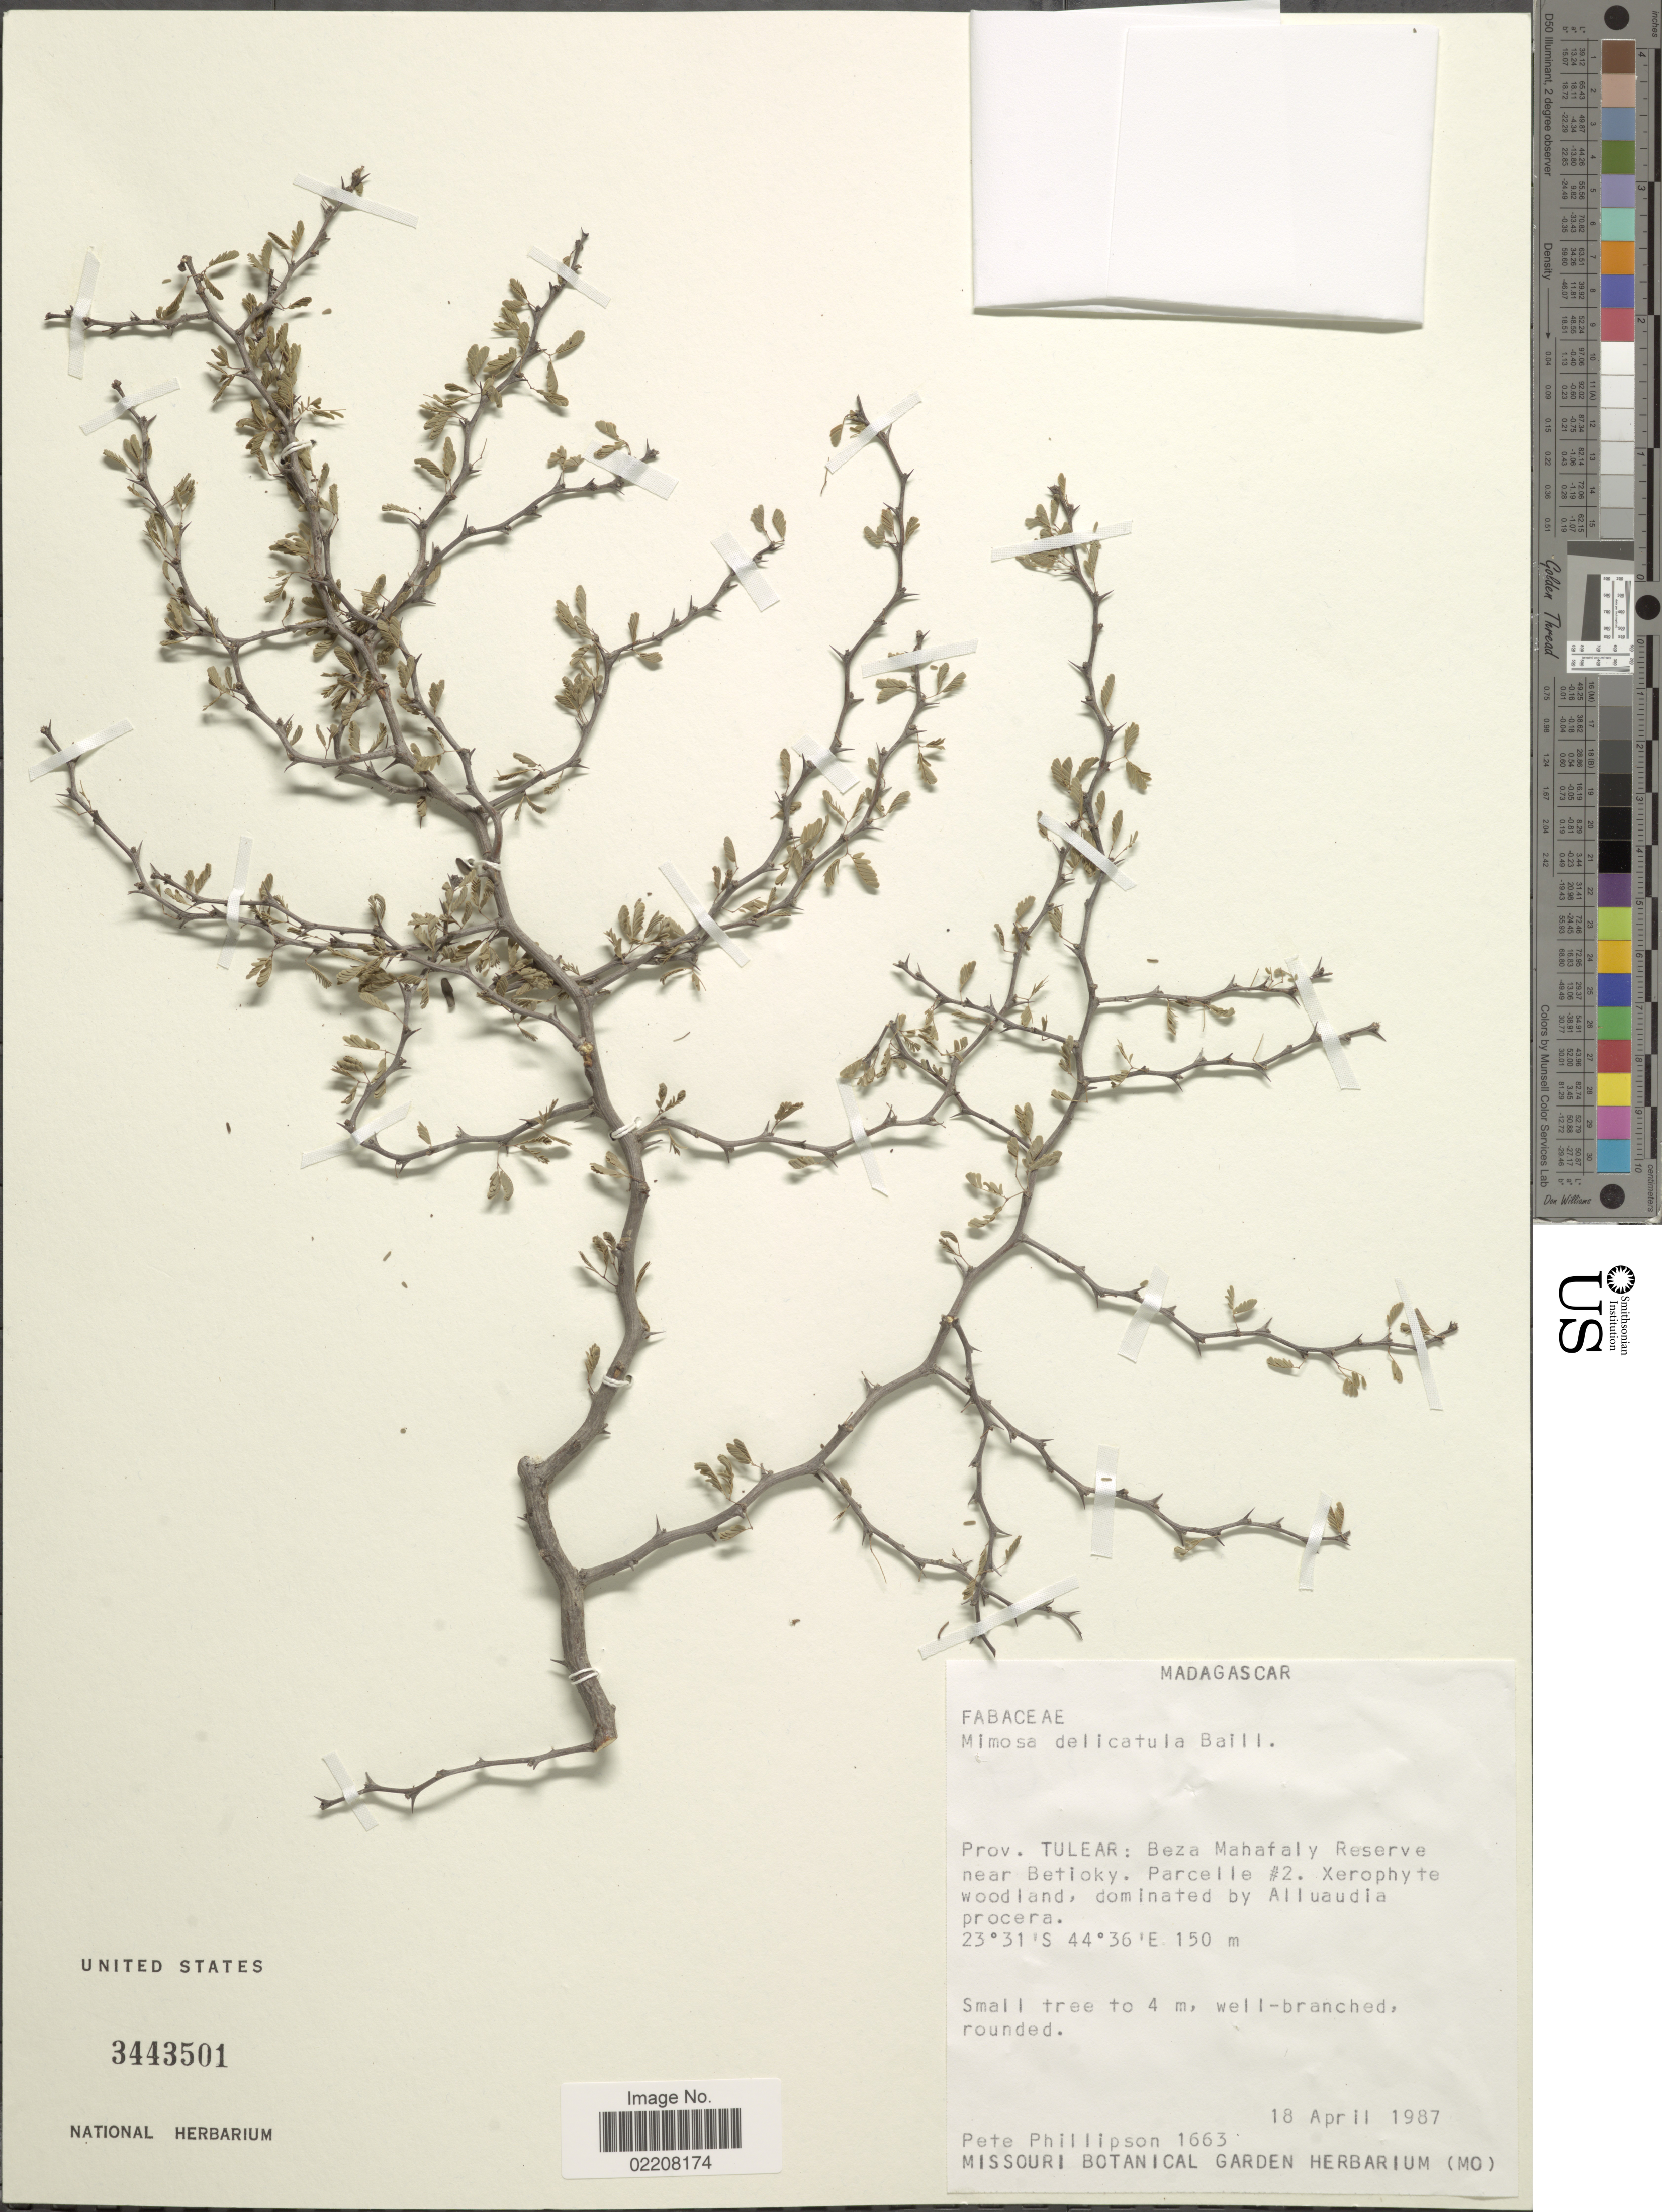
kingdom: Plantae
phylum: Tracheophyta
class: Magnoliopsida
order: Fabales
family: Fabaceae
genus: Mimosa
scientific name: Mimosa delicatula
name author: Baill.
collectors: P. B. Phillipson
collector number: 1663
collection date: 1987-04-18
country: Madagascar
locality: Prov. Tulear: Beza Mahafaly Reserve near Betioky. Parcelle #2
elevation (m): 150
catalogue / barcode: US 3443501